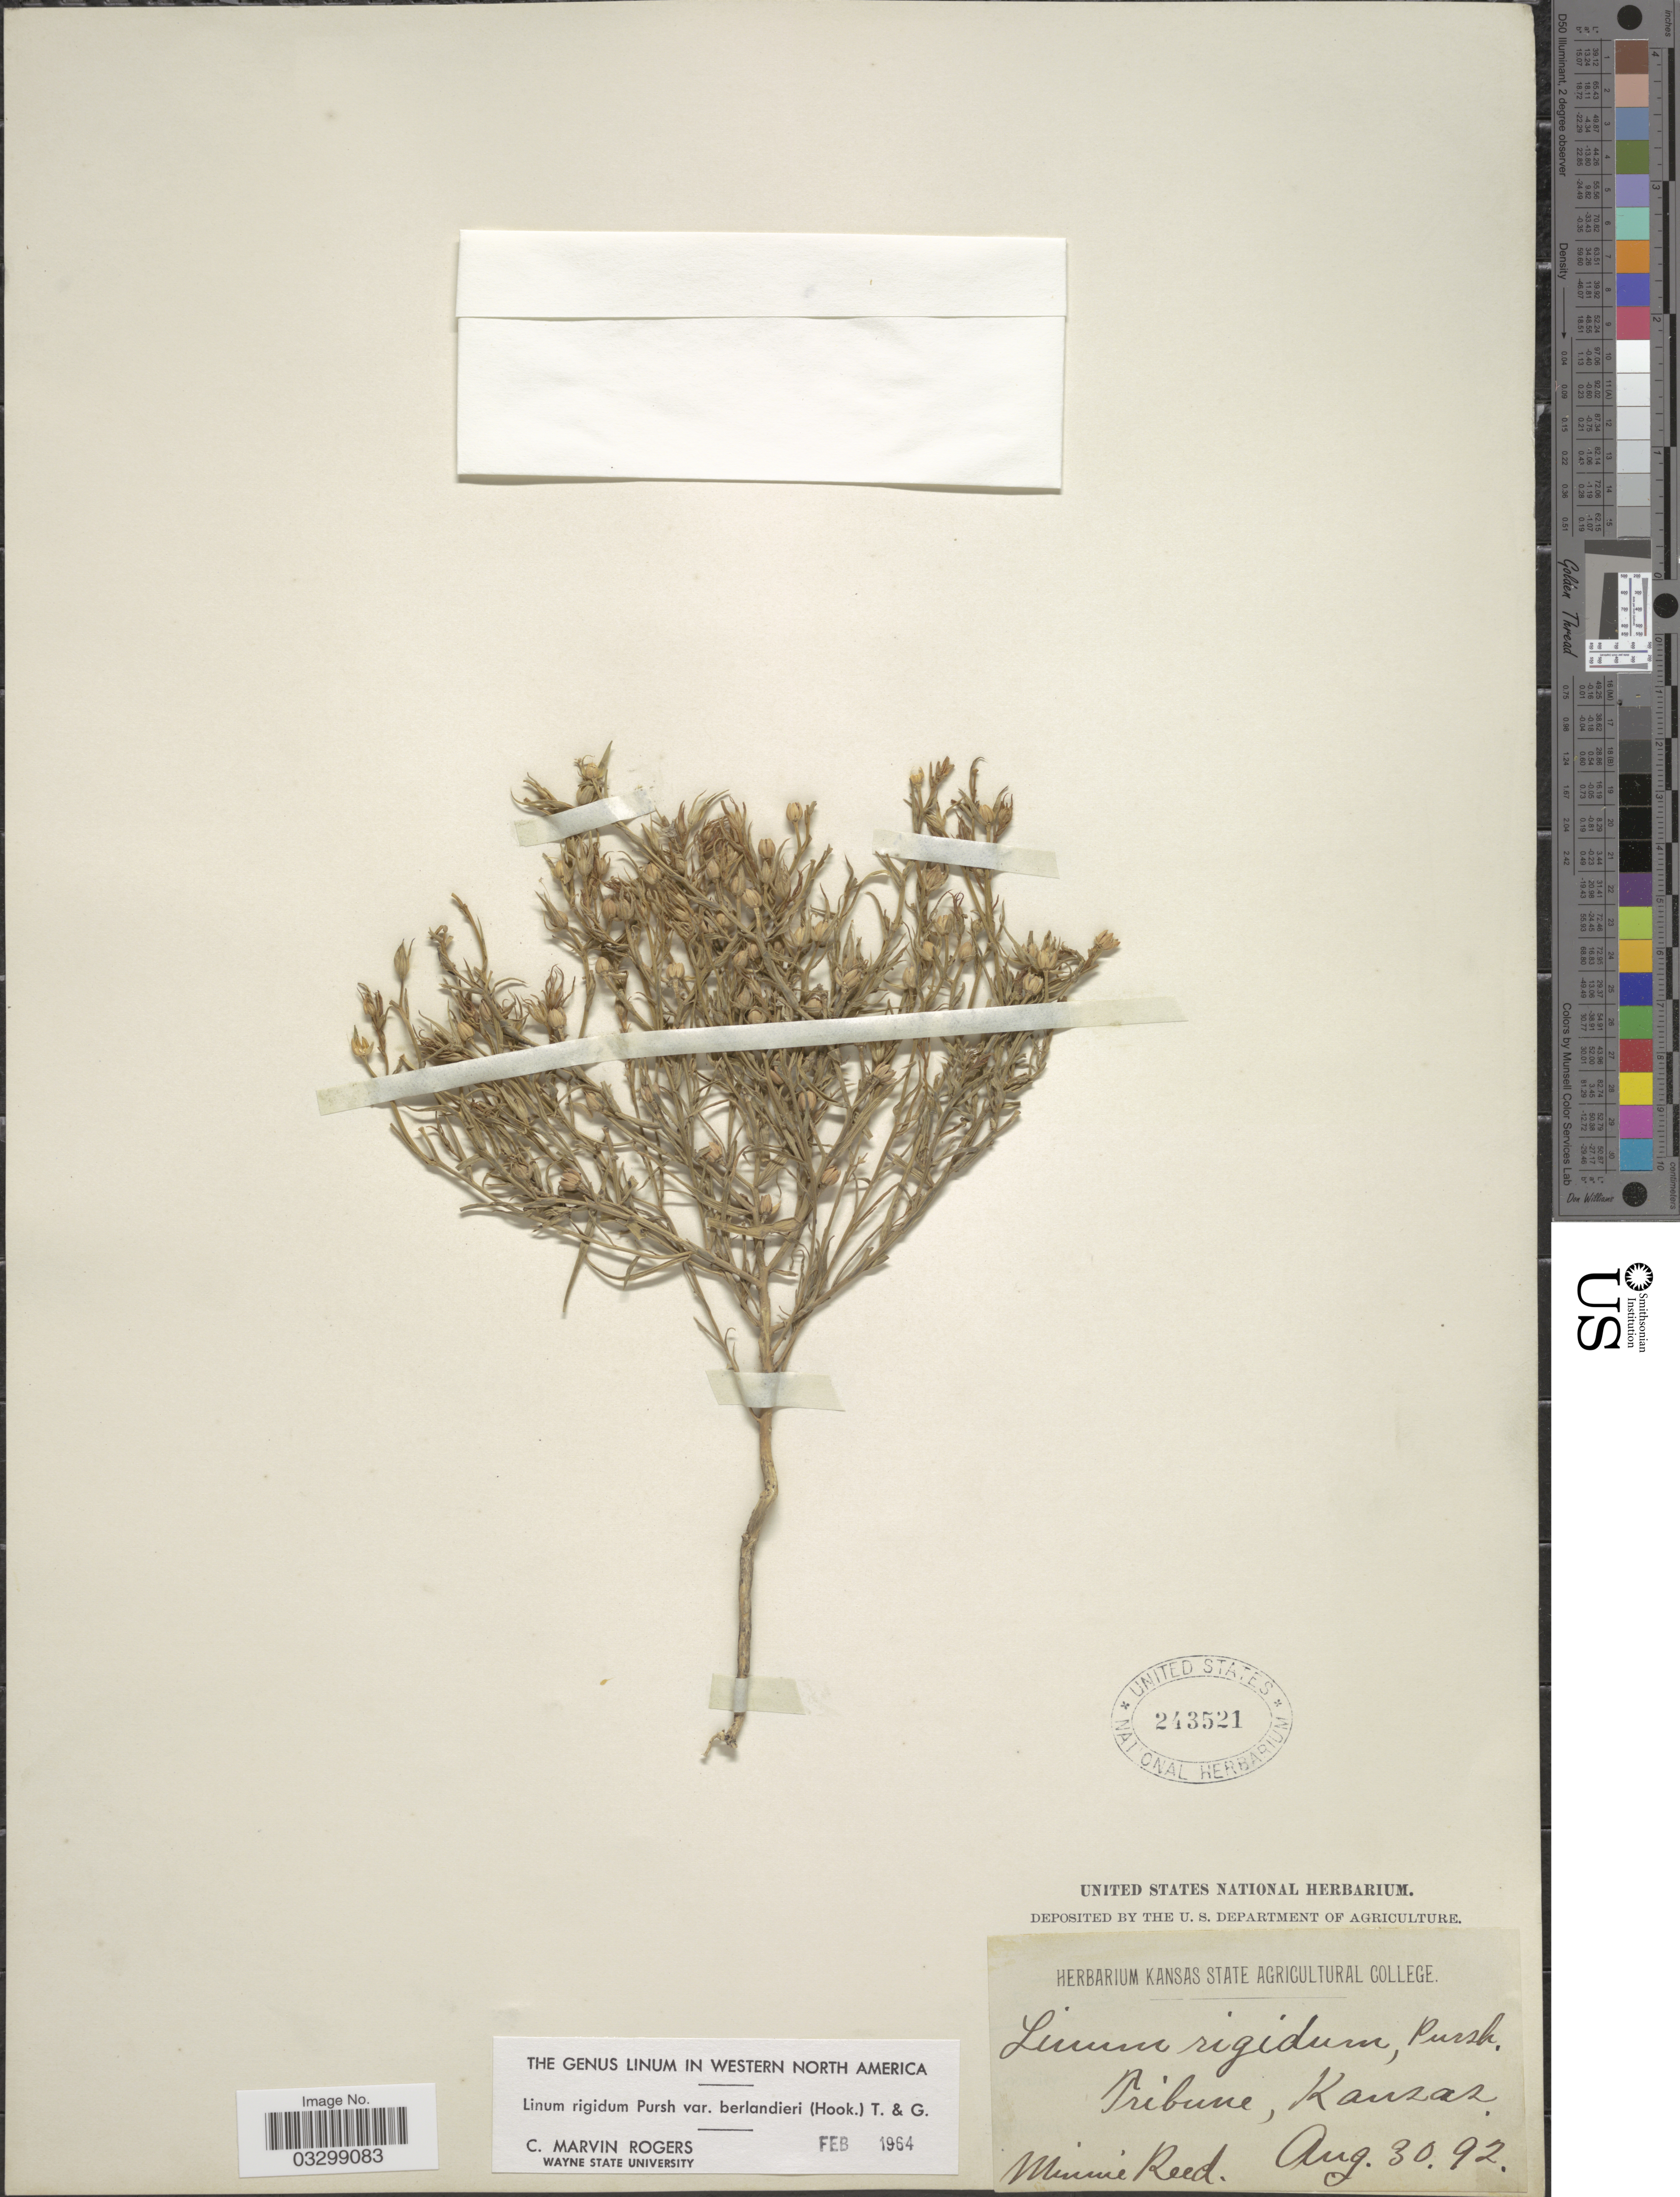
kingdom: Plantae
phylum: Tracheophyta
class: Magnoliopsida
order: Malpighiales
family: Linaceae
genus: Linum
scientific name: Linum rigidum var. berlandieri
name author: Pursh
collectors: M. Reed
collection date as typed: Transcribed d/m/y: 30/8/92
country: United States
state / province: Kansas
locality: Tribune.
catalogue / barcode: US 243521